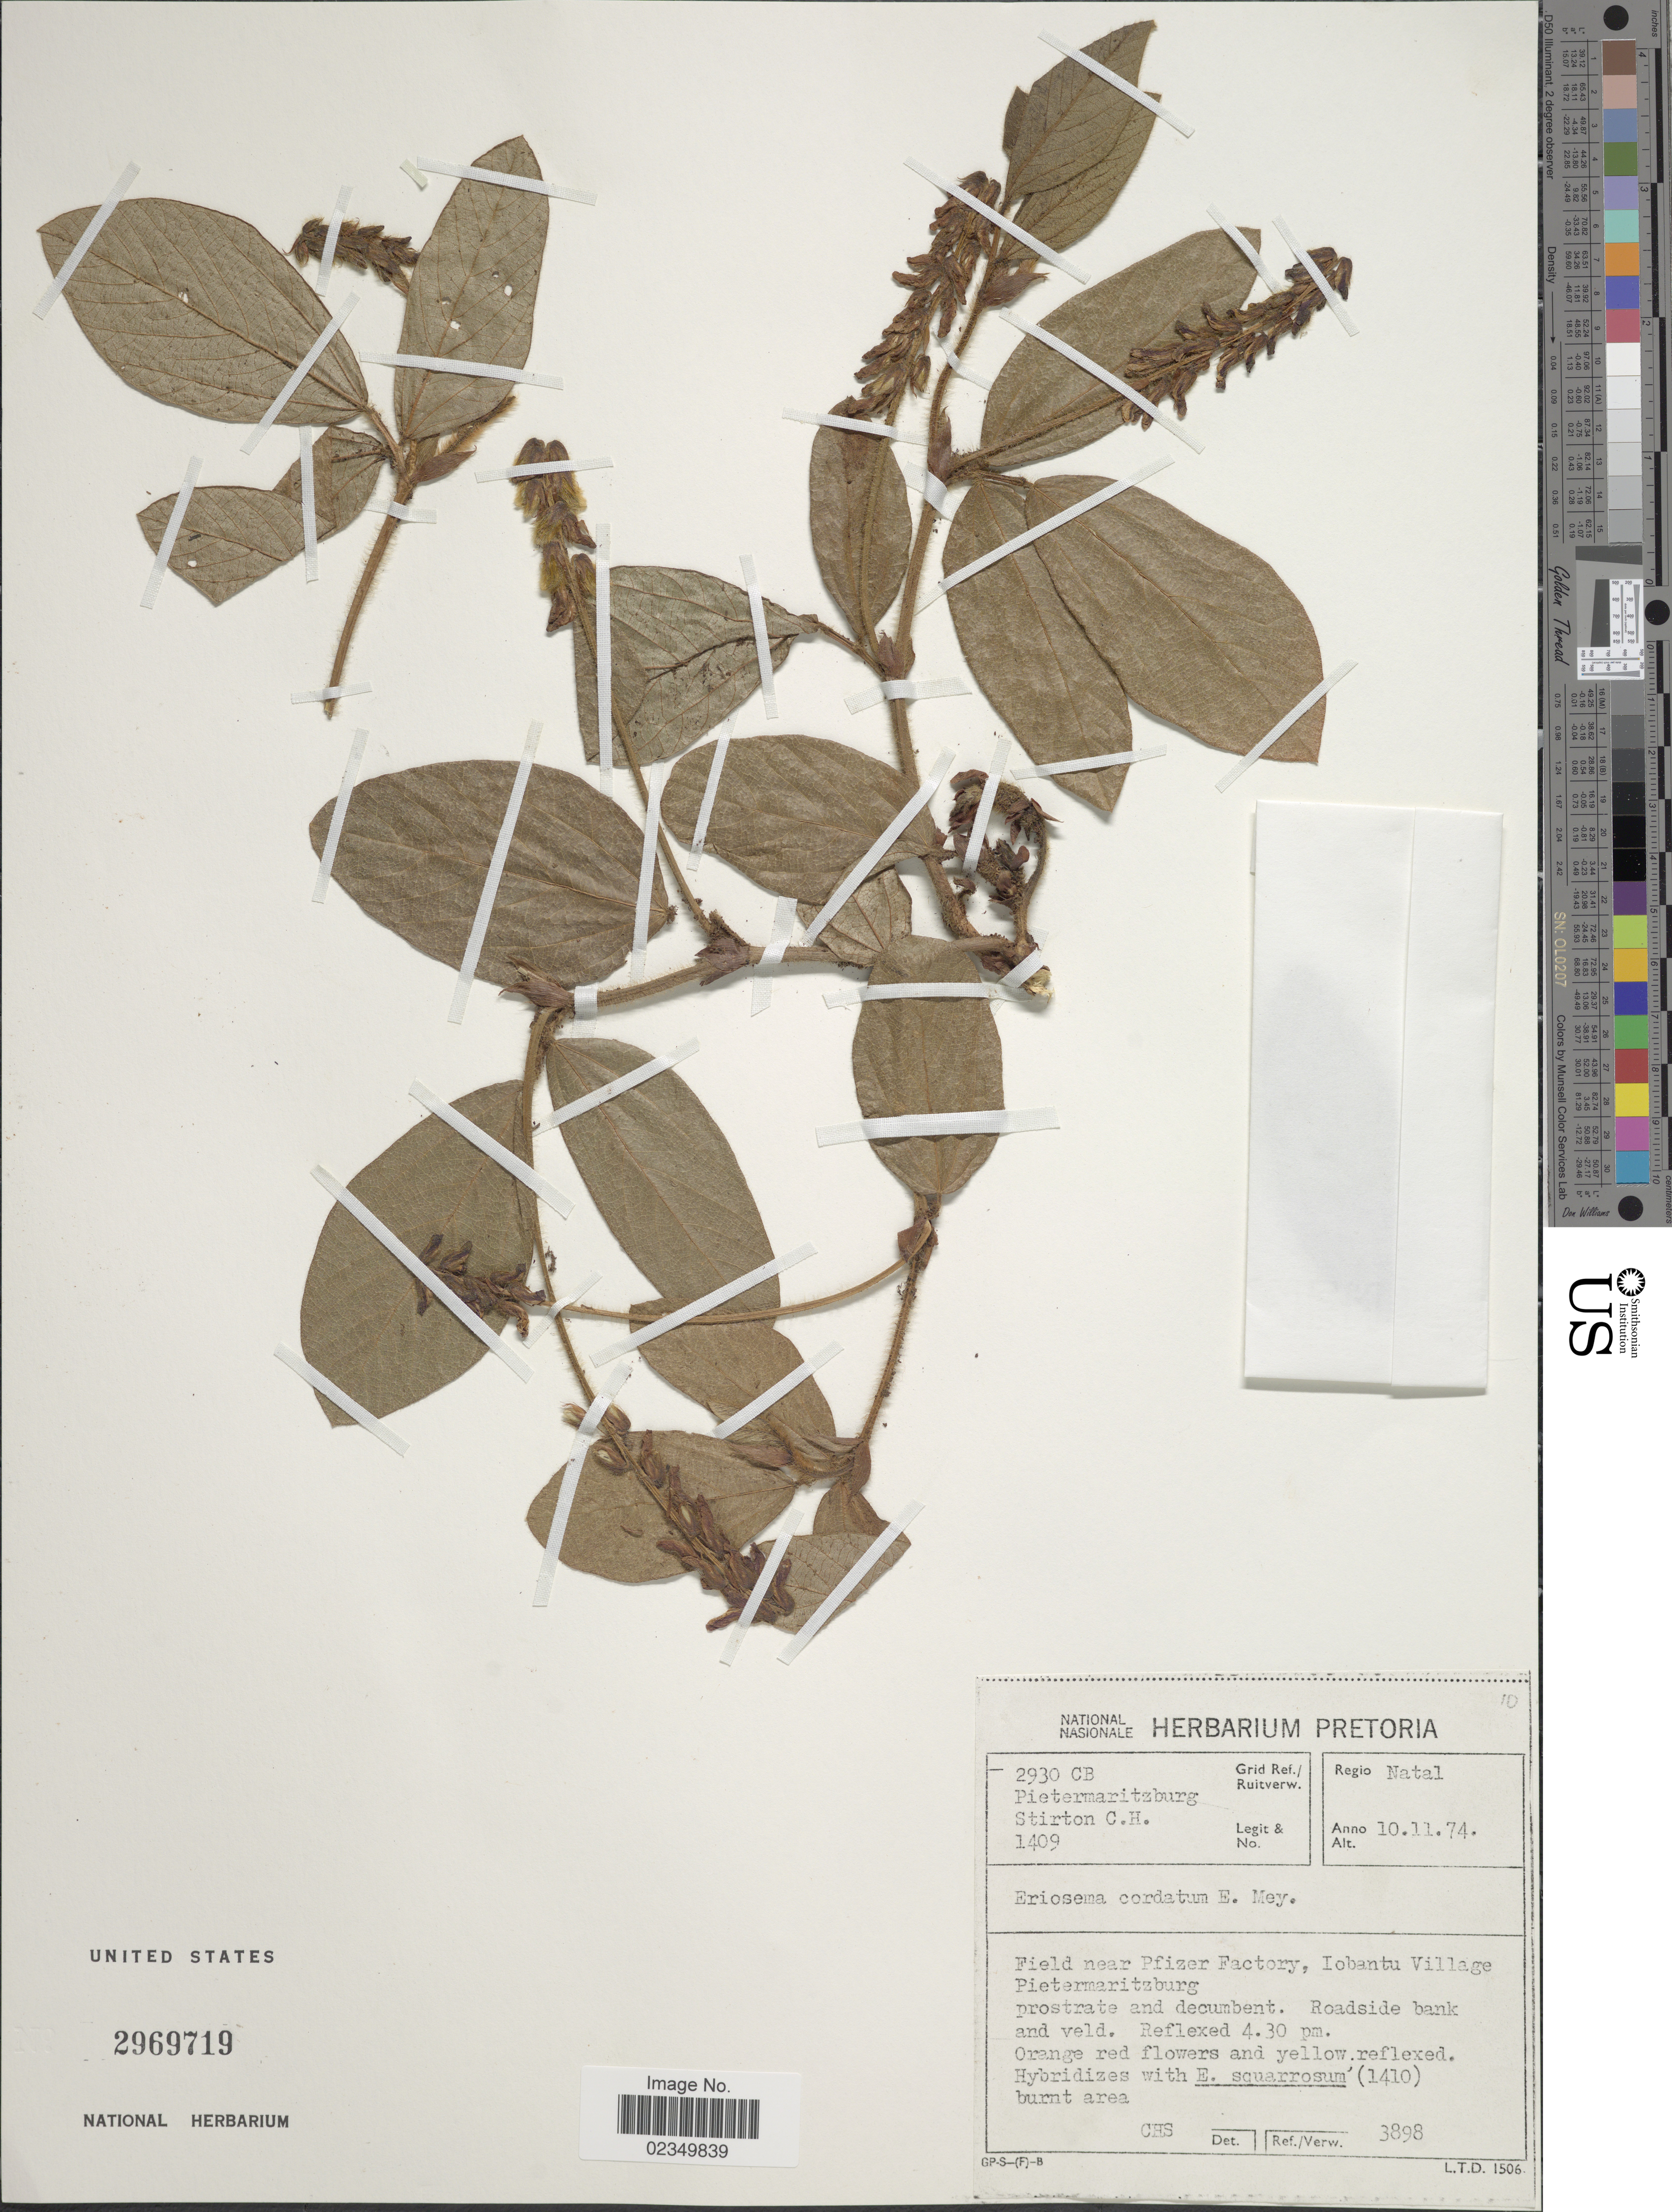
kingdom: Plantae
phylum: Tracheophyta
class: Magnoliopsida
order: Fabales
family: Fabaceae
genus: Eriosema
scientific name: Eriosema cordatum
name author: E. Mey.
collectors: C. H. Stirton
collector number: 1409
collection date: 1974-11-10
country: South Africa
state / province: KwaZulu-Natal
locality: Natal, Field nr. Pfizer Factory, Lobantu Village, Pietermaritzburg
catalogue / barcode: US 2969719